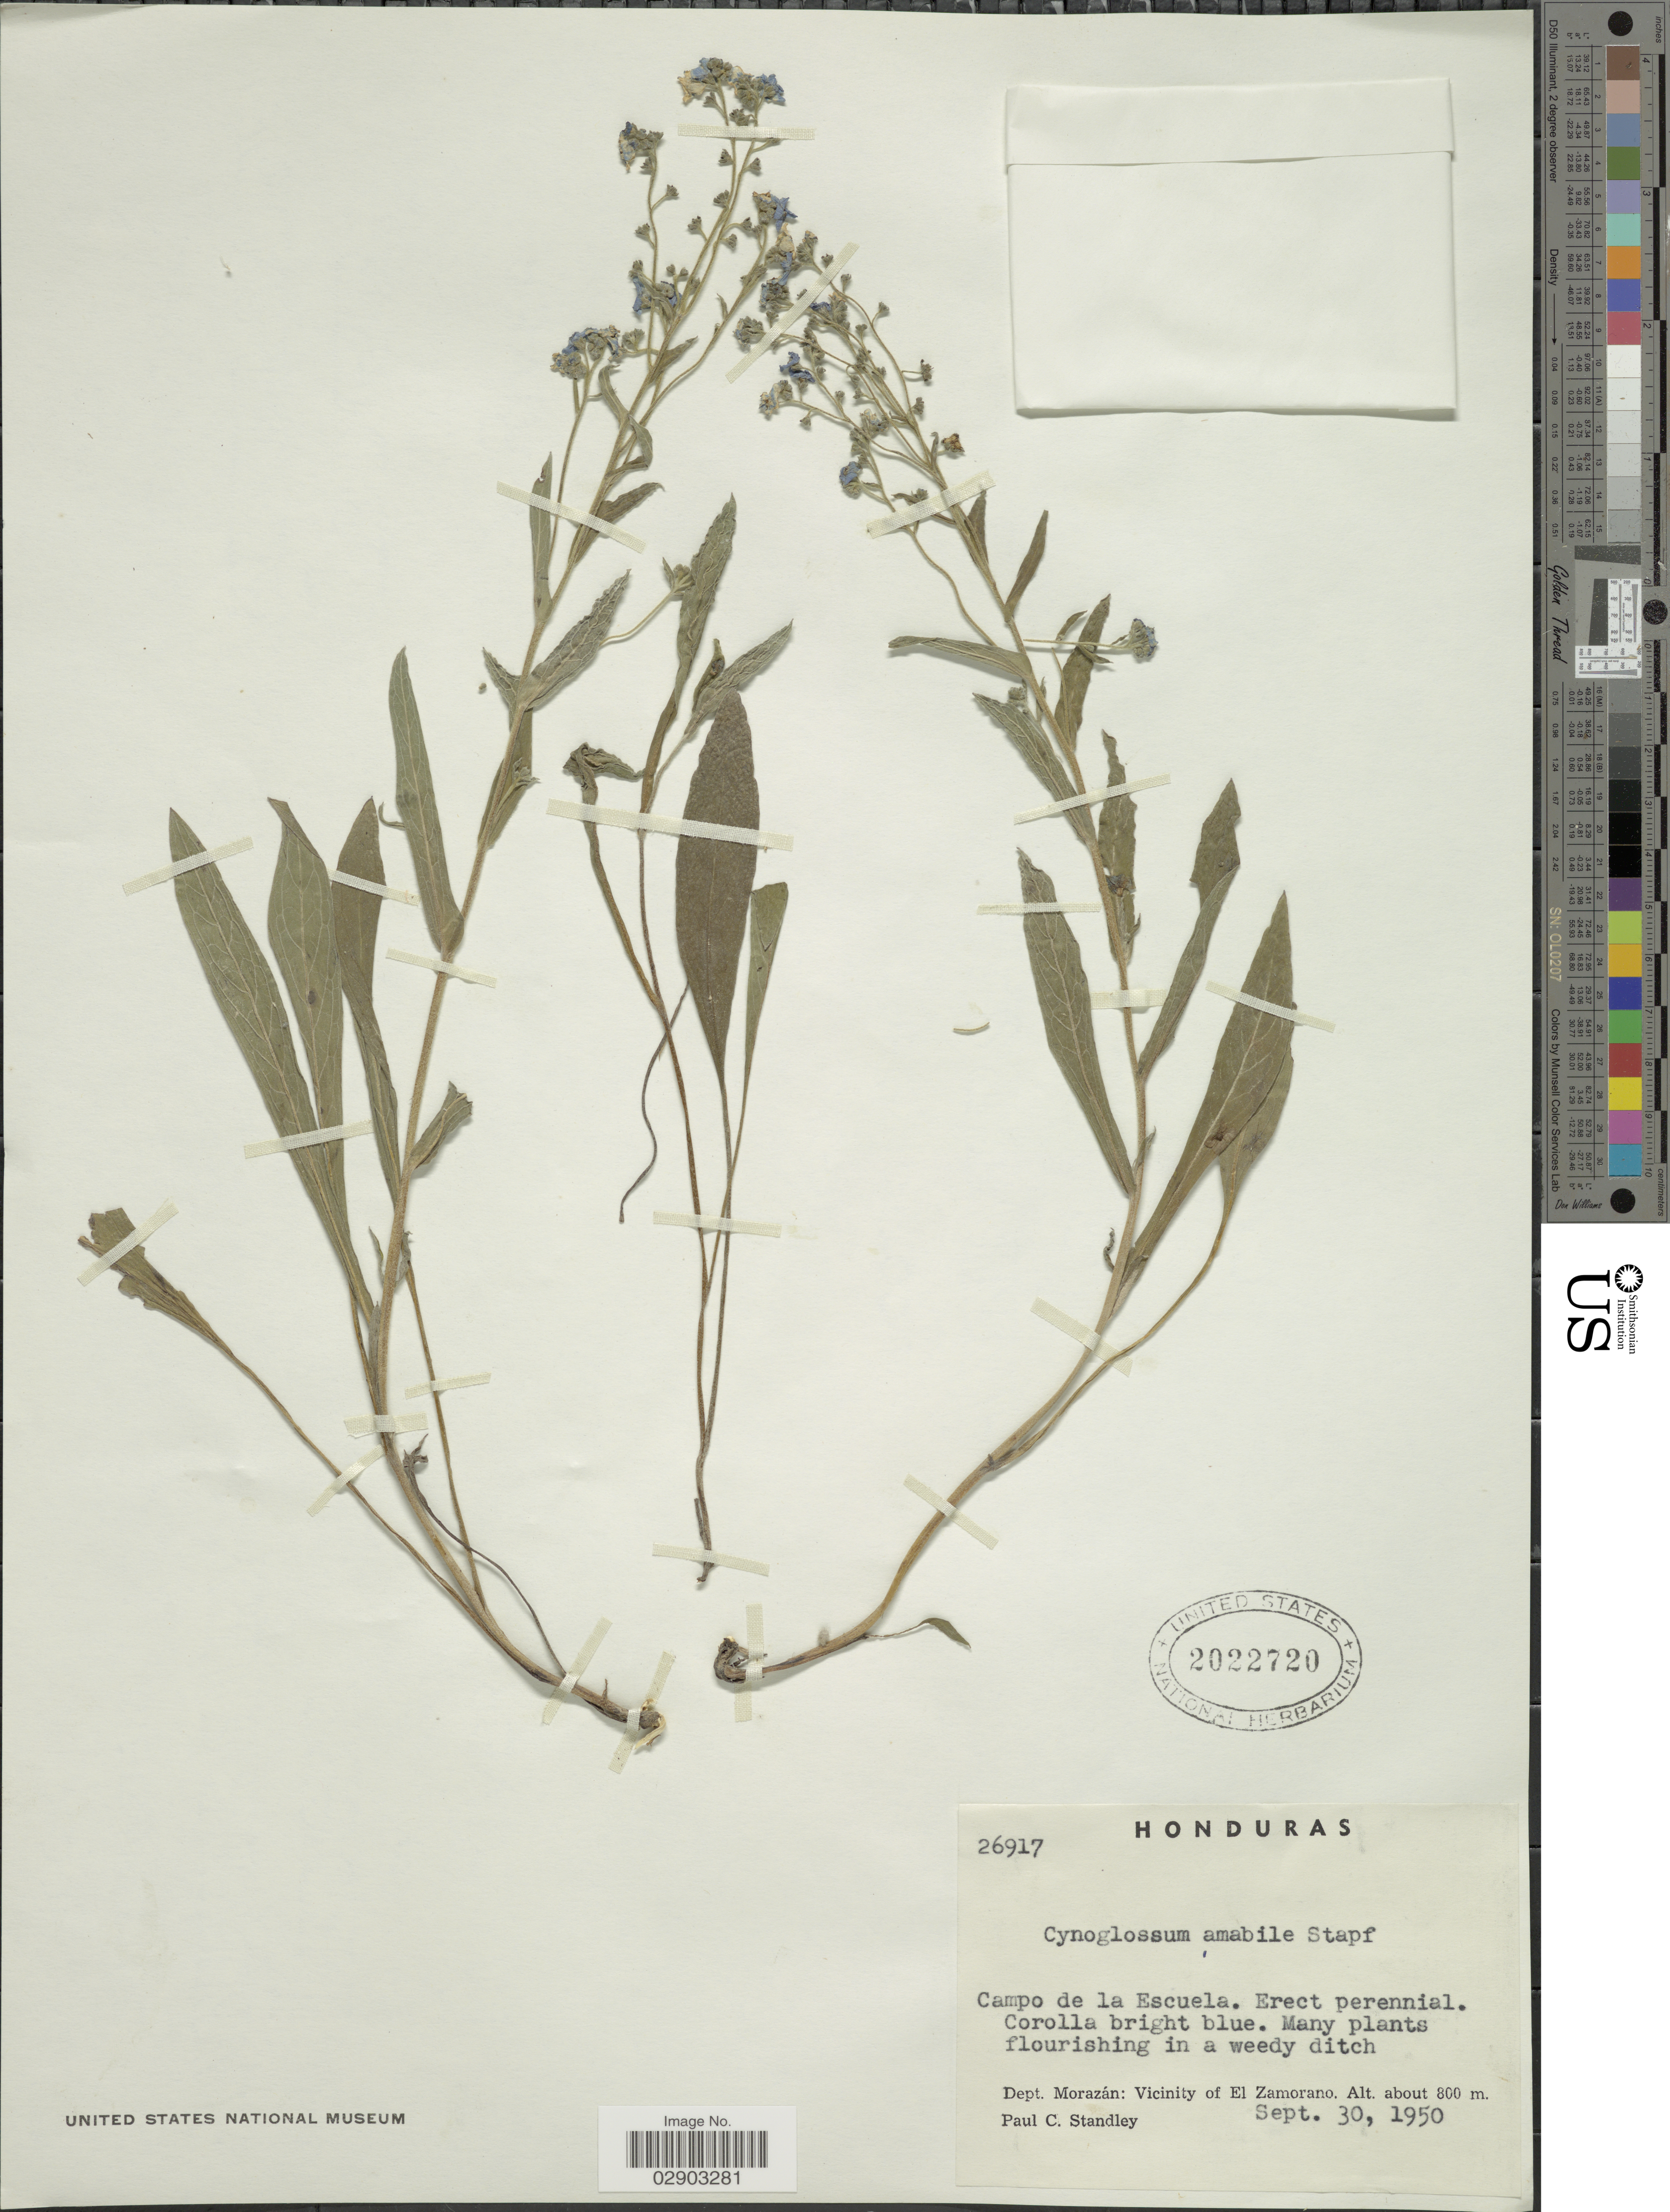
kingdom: Plantae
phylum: Tracheophyta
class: Magnoliopsida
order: Boraginales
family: Boraginaceae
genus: Cynoglossum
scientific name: Cynoglossum amabile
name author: Stapf & J.R. Drumm.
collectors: P. C. Standley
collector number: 26917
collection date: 1950-09-30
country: Honduras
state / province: Fco. Morazán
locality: Campo de la Escuela. Dept. Morazán: Vicinity of El Zamorano.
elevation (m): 800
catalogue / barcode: US 2022720